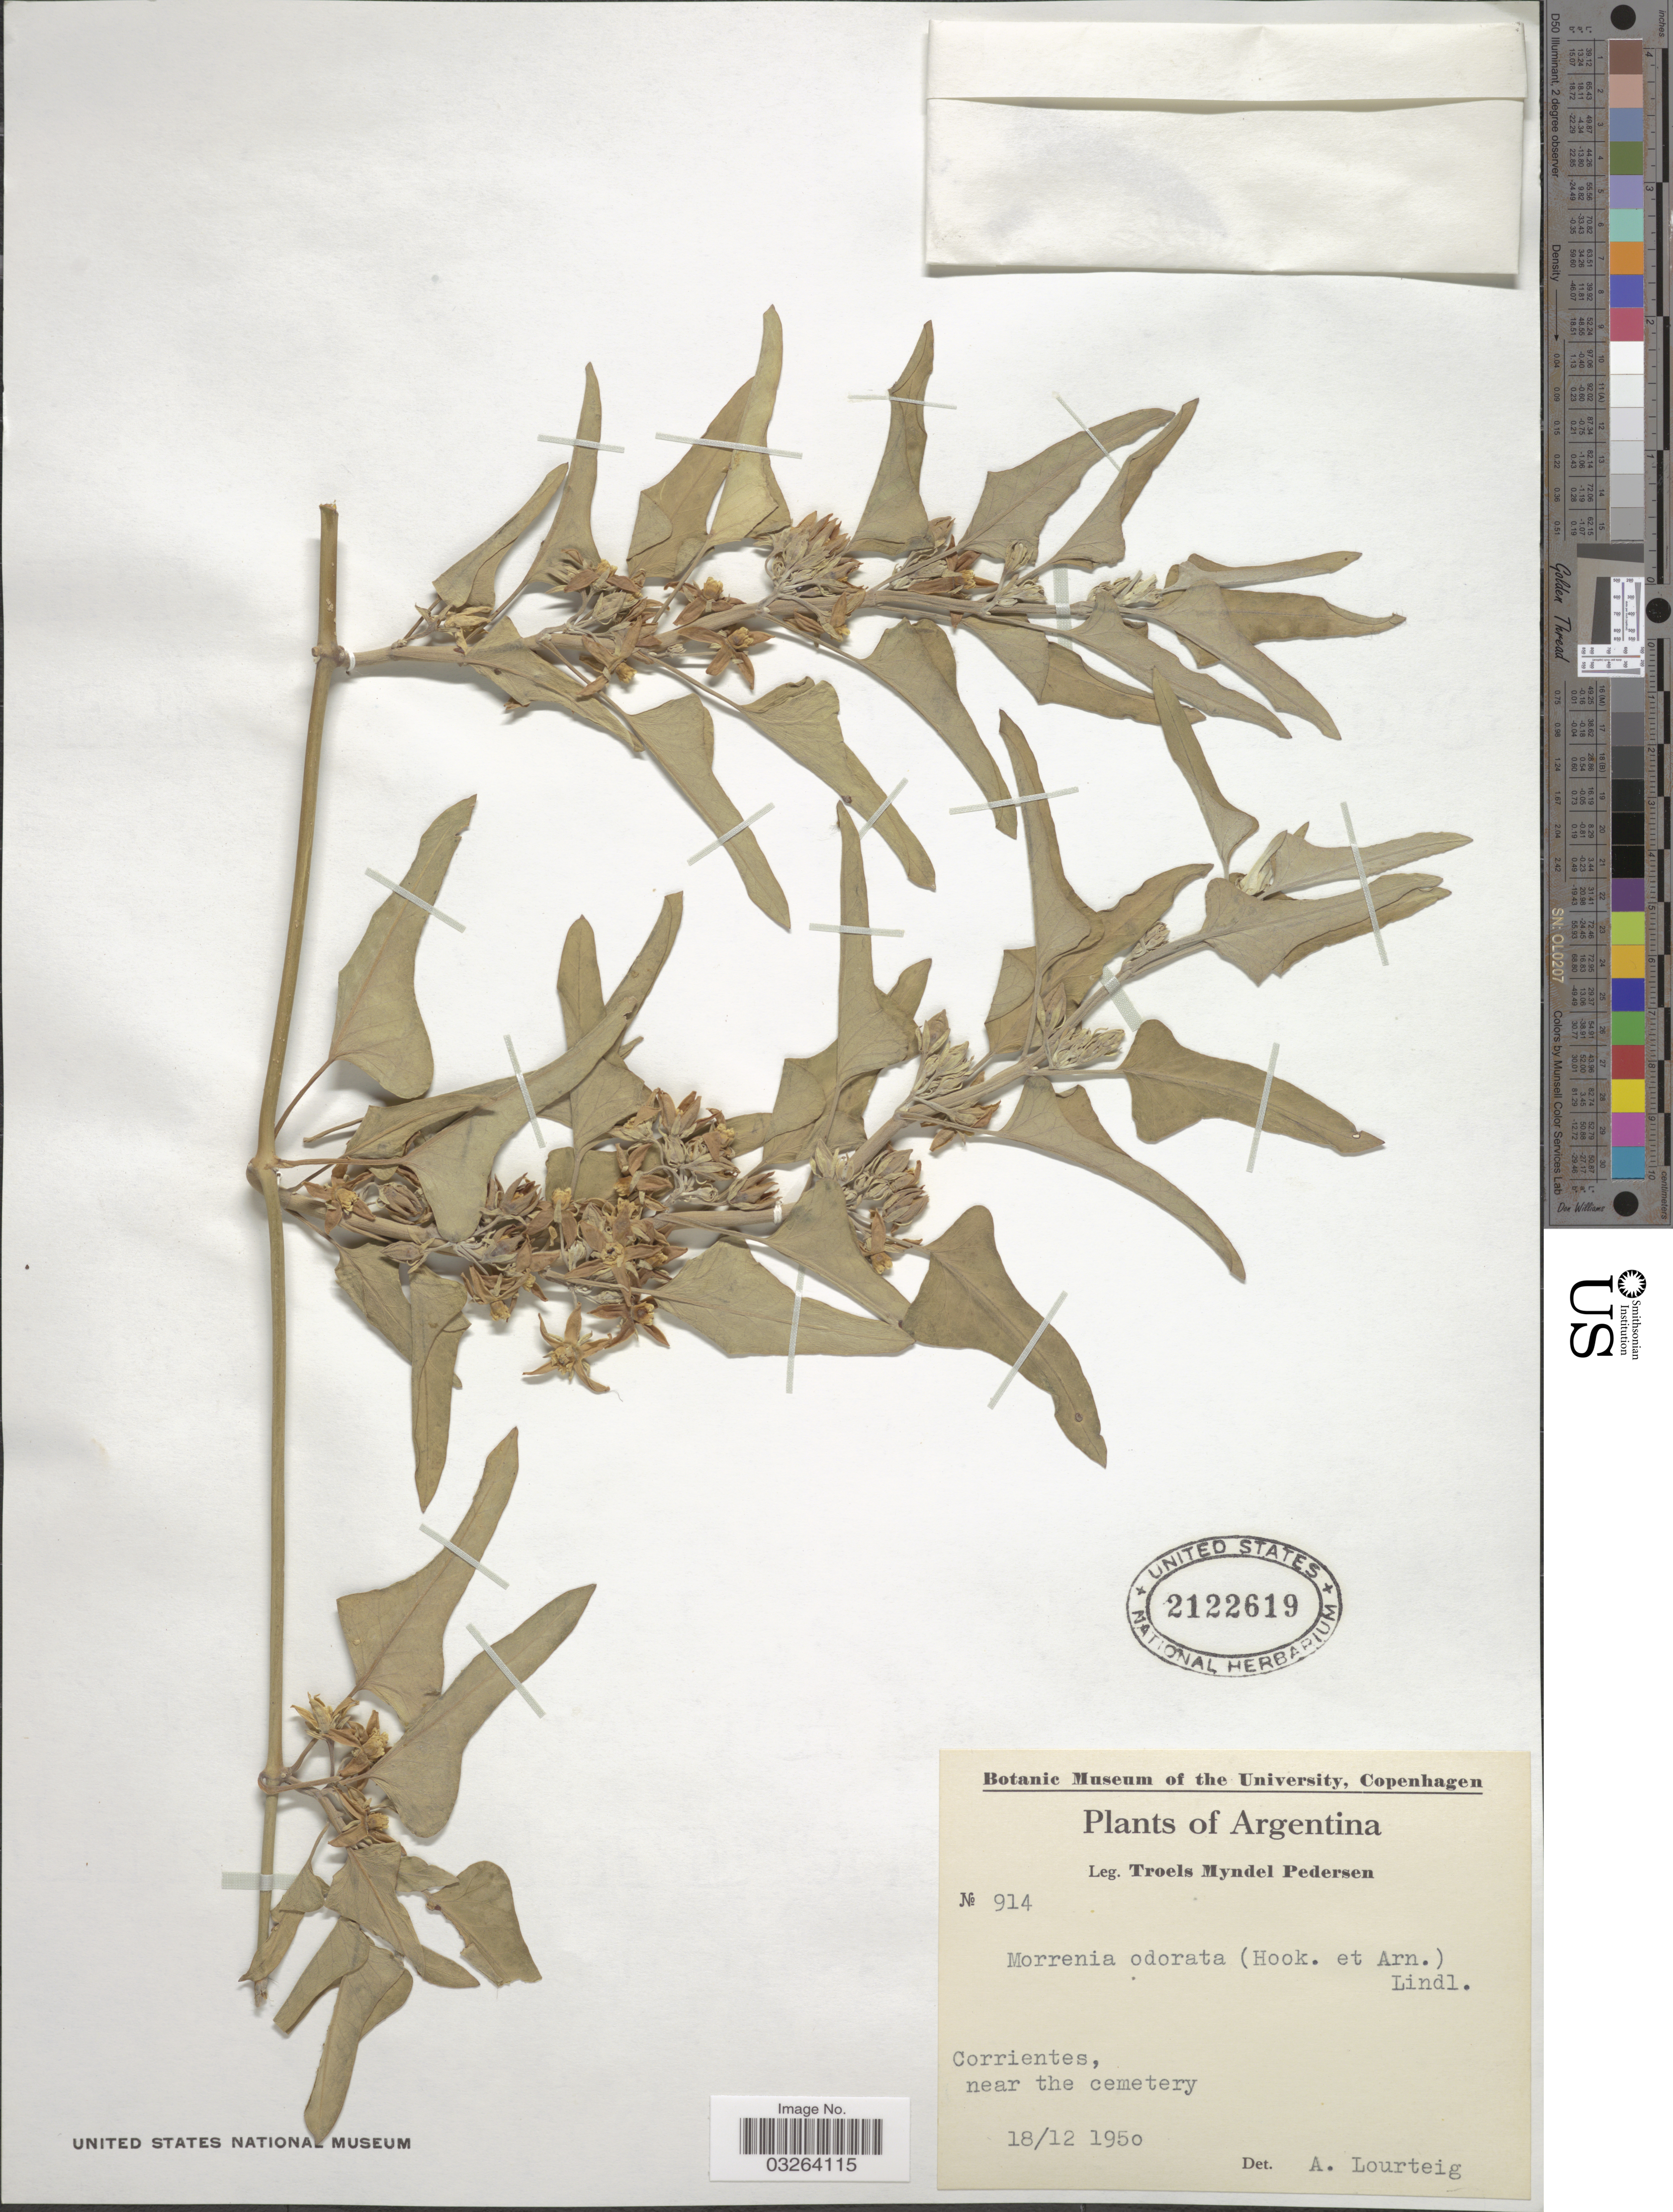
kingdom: Plantae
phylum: Tracheophyta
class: Magnoliopsida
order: Gentianales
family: Apocynaceae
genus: Morrenia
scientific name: Morrenia odorata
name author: (Hook. & Arn.) Lindl.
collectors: T. Pederson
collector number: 914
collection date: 1950-12-18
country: Argentina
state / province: Corrientes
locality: Corrientes, near the cemetery.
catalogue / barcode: US 2122619